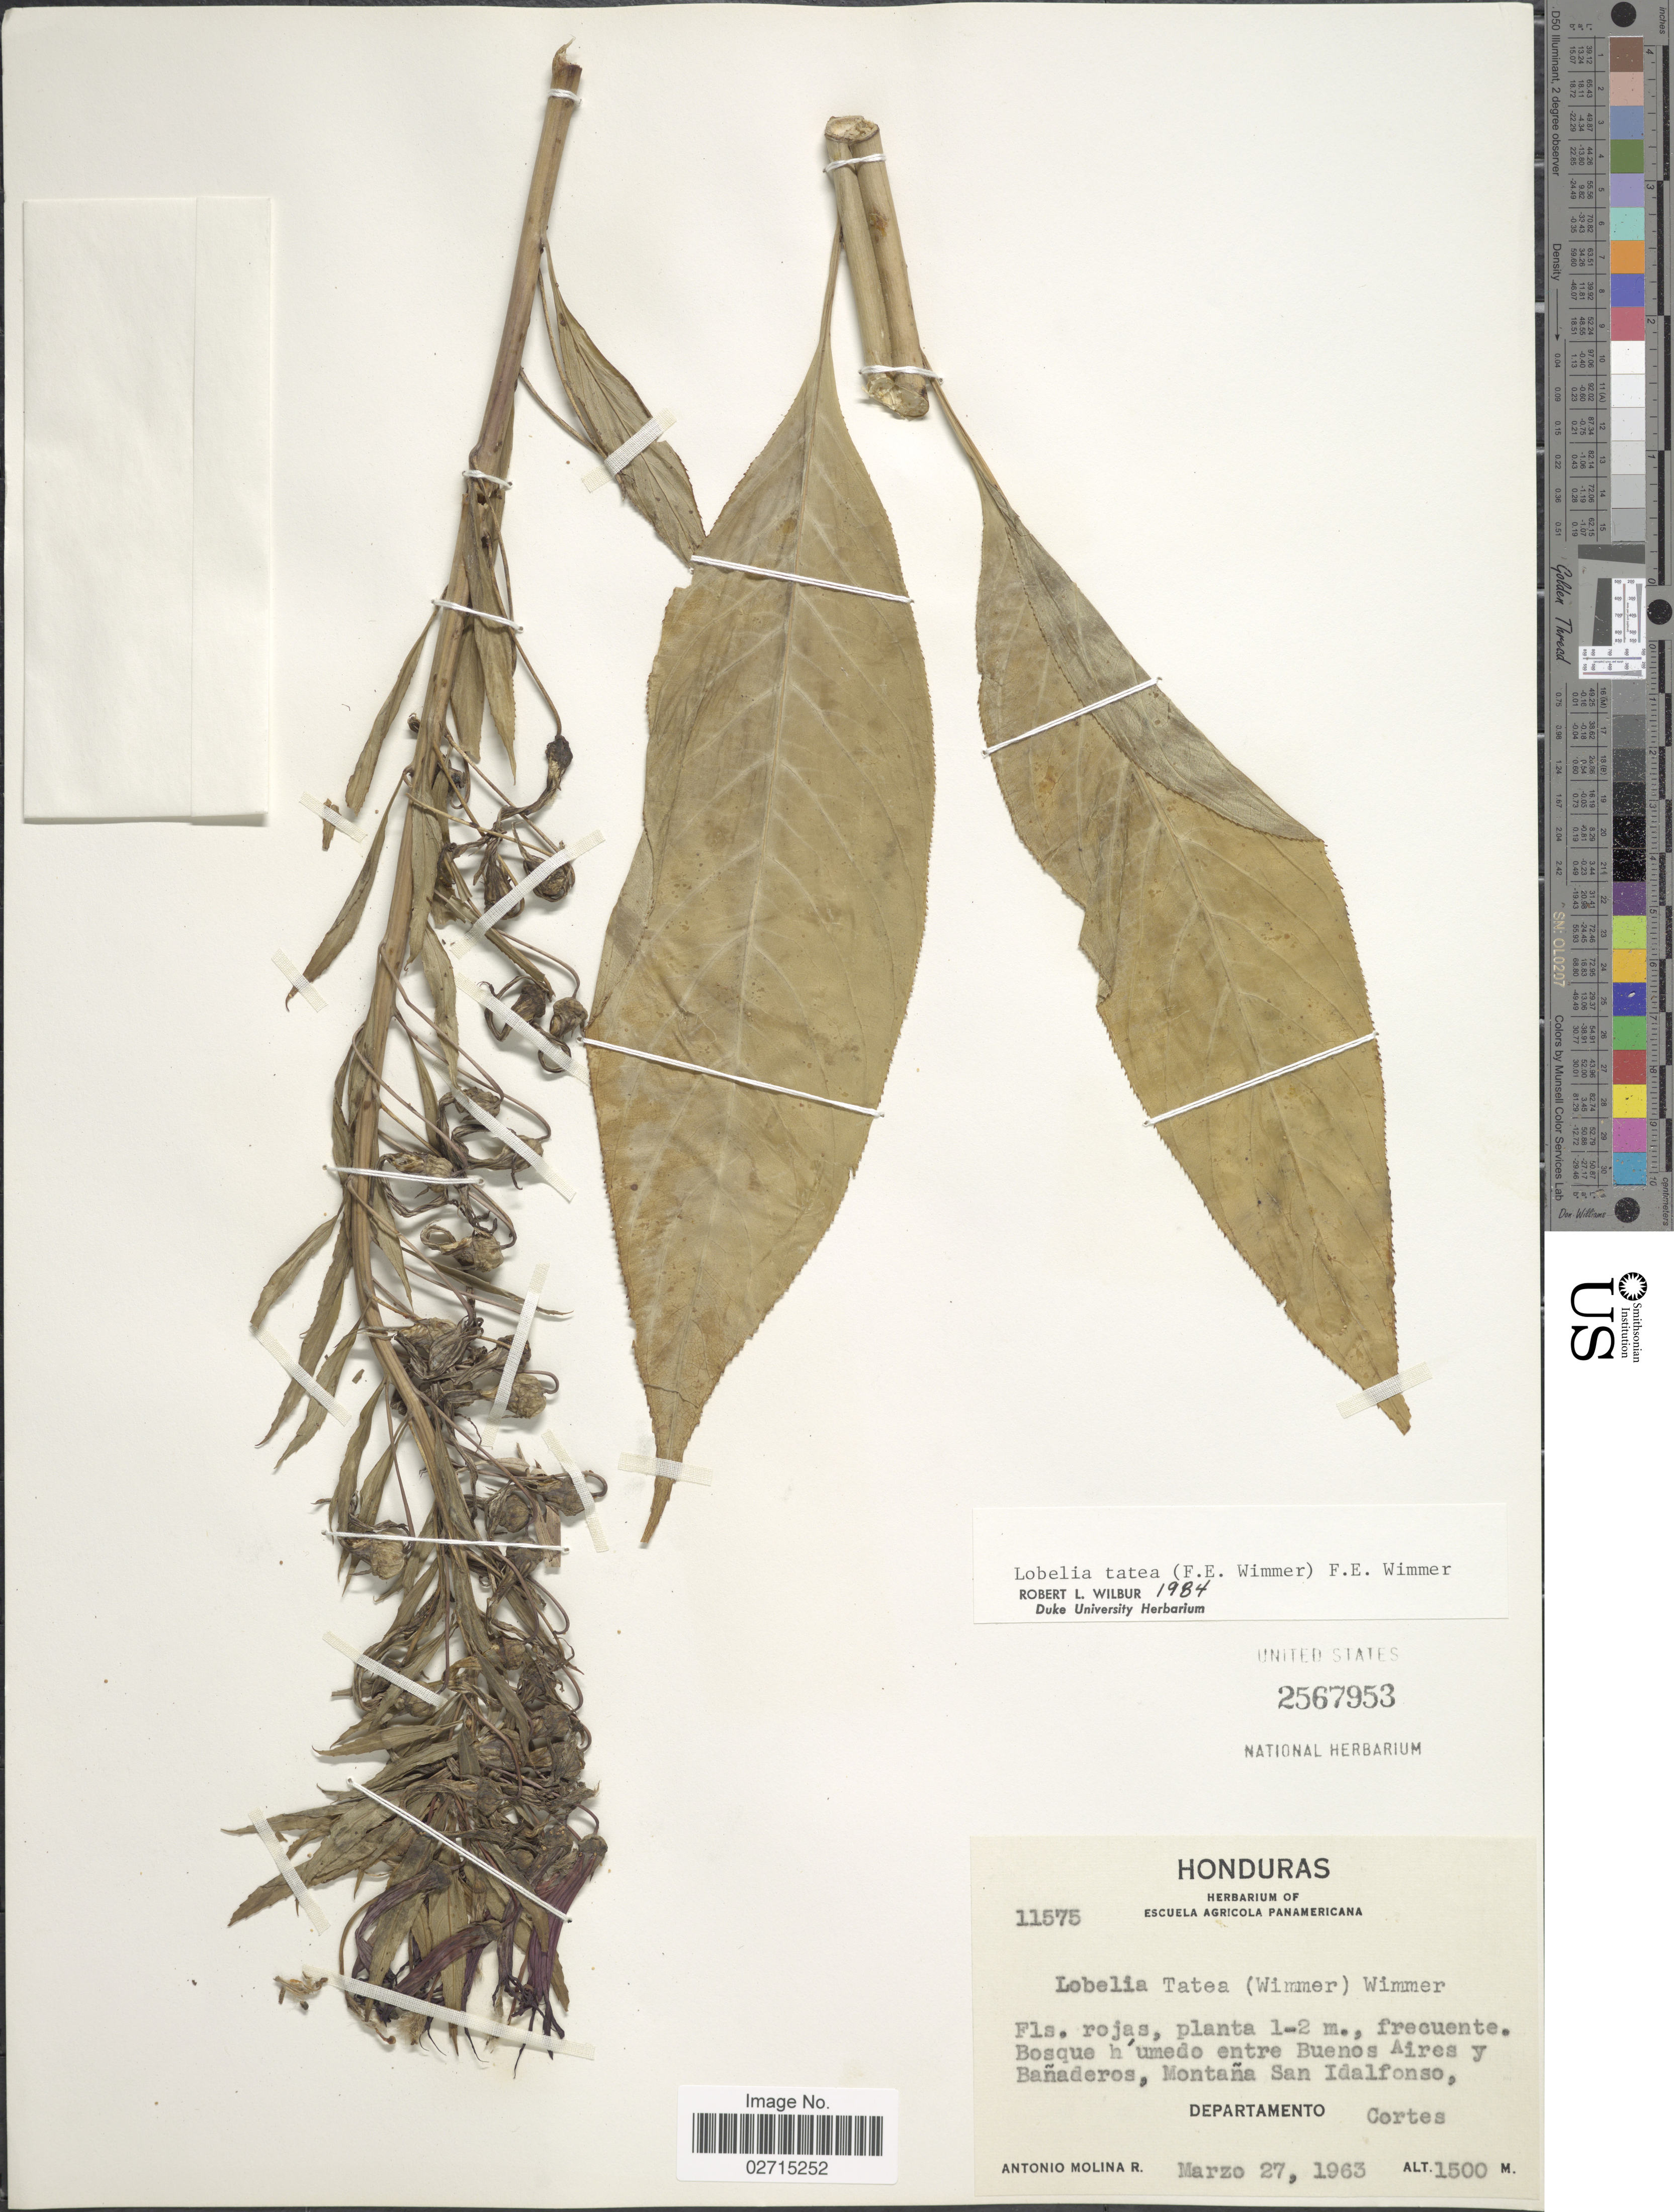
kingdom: Plantae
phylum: Tracheophyta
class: Magnoliopsida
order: Asterales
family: Campanulaceae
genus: Lobelia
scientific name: Lobelia tatea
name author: (E. Wimm.) E. Wimm.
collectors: A. Molina R.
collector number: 11575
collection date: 1963-03-27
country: Honduras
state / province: Cortés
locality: Bosque húmedo entre Buenos Aires y Bañaderos, Montaña San Idalfonso, Departamento Cortes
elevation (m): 1500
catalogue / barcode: US 2567953